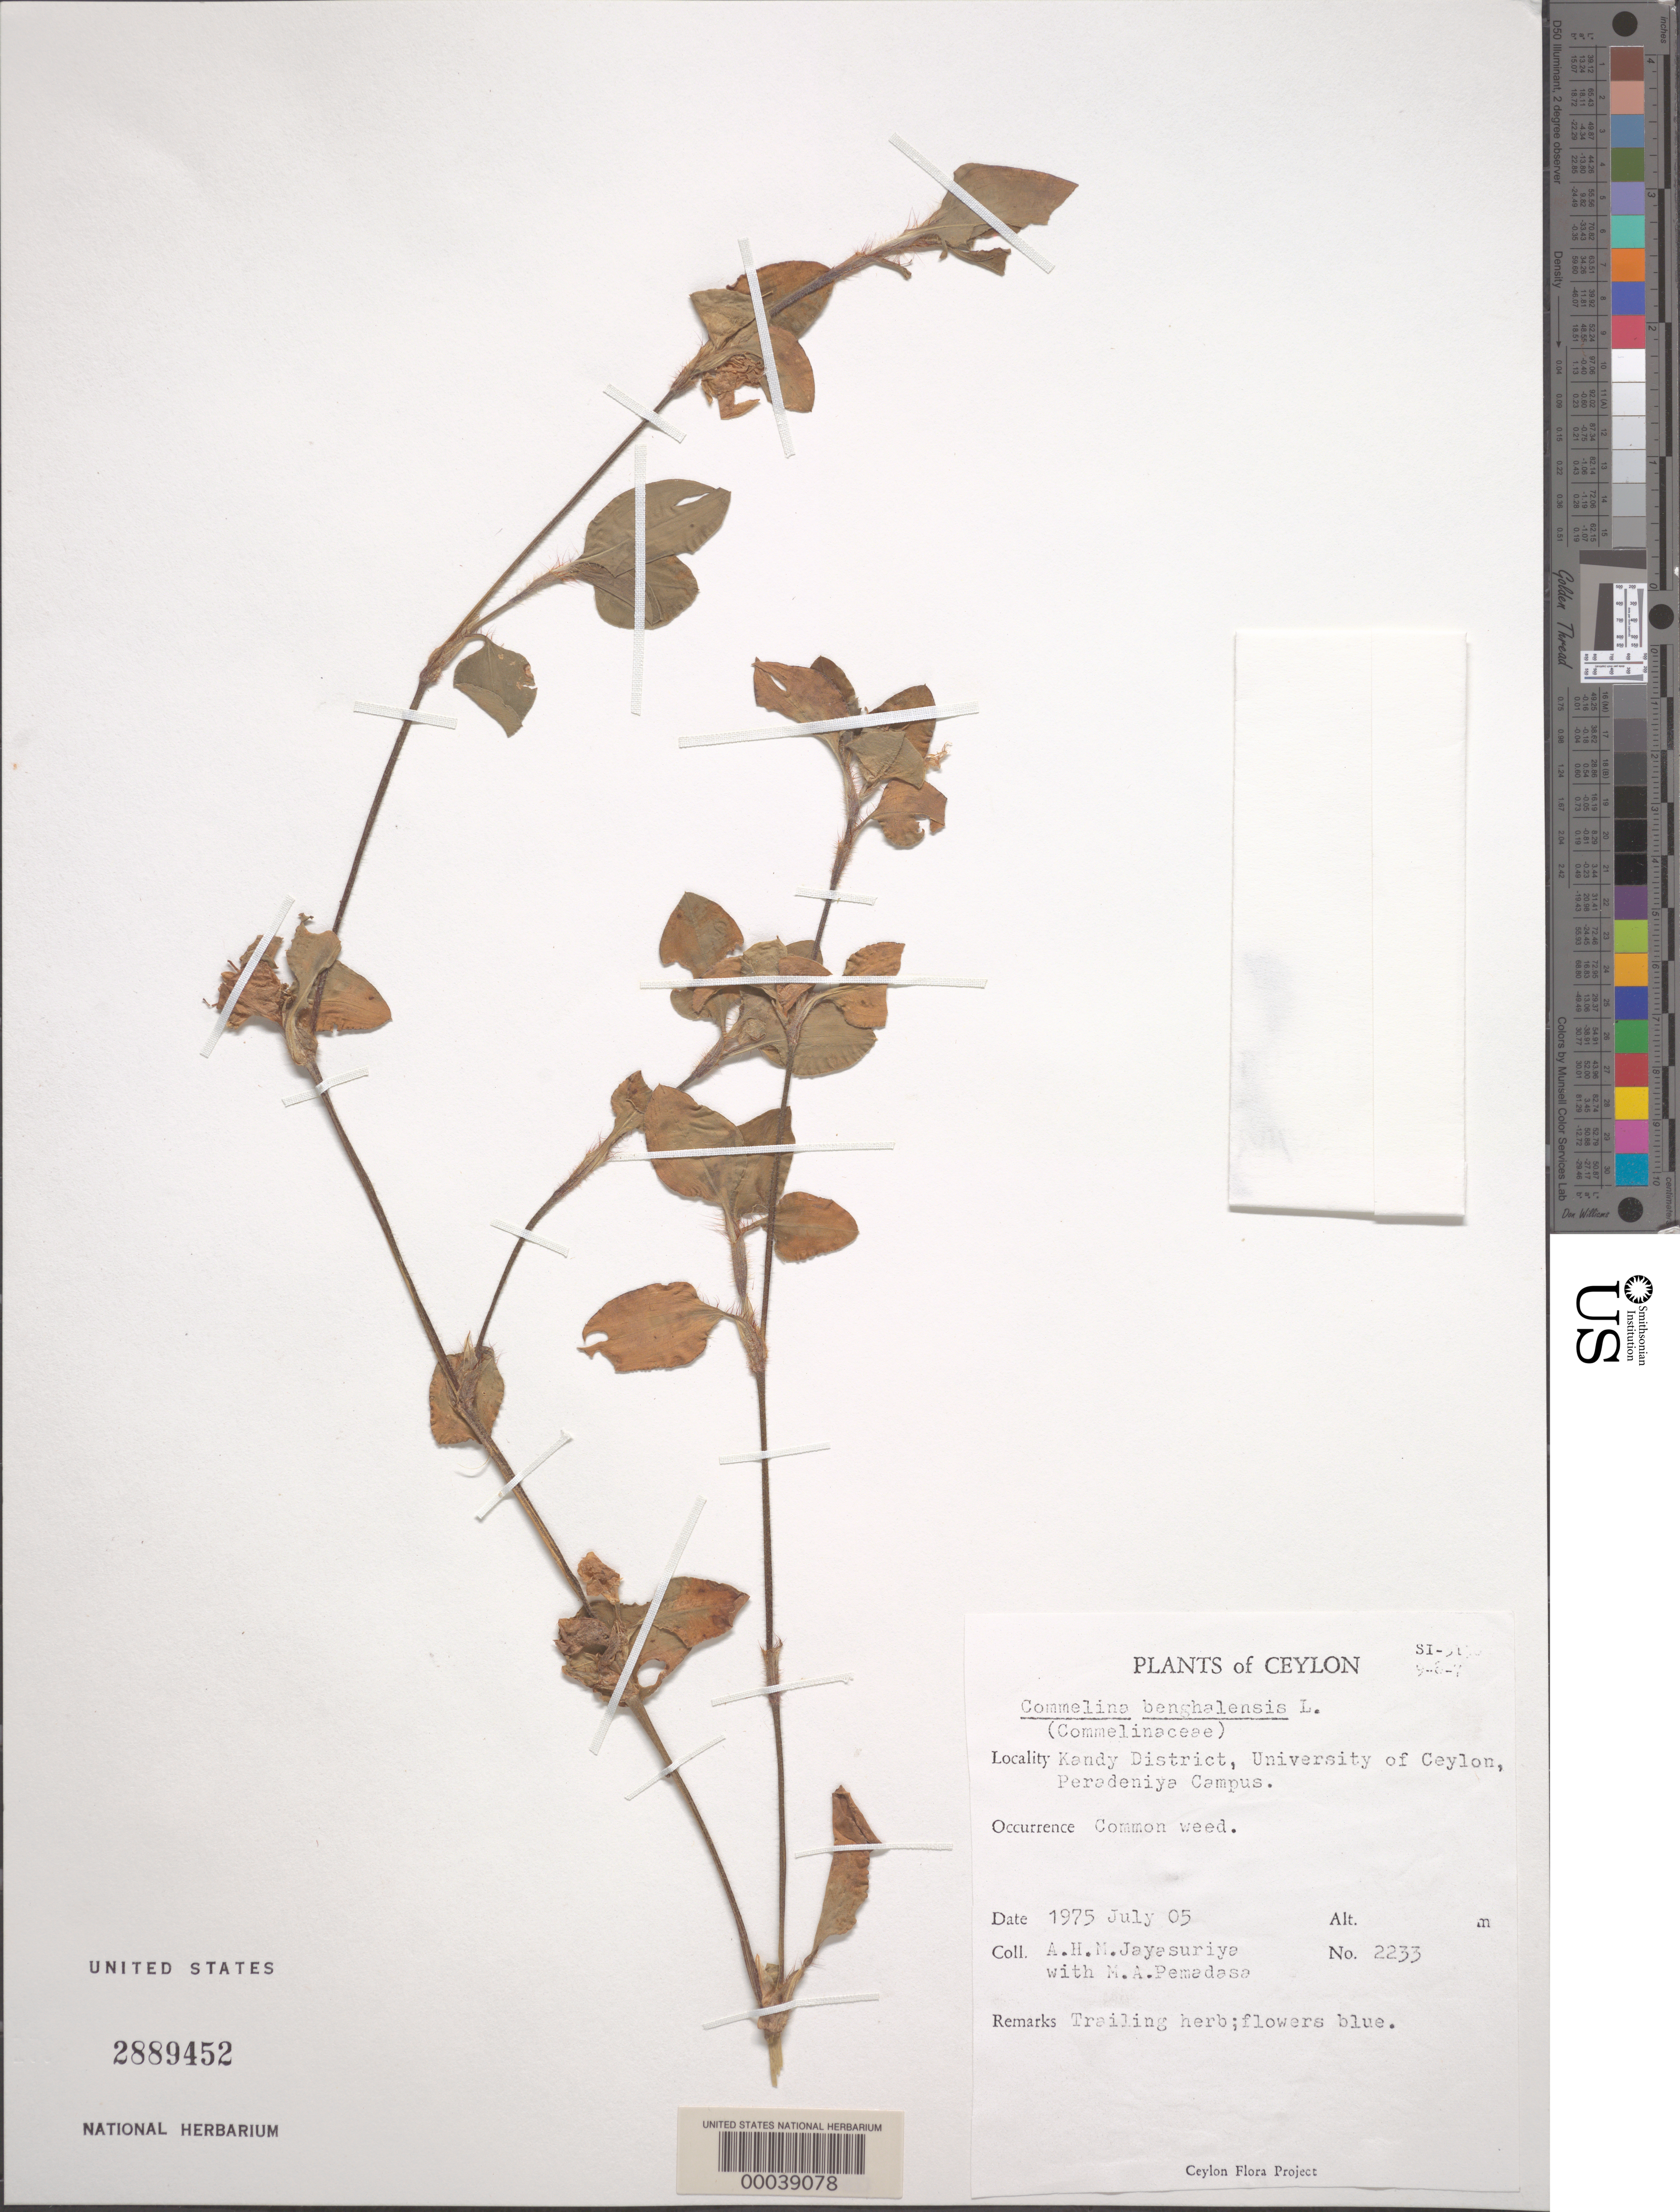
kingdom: Plantae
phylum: Tracheophyta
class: Liliopsida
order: Commelinales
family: Commelinaceae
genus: Commelina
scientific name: Commelina benghalensis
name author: L.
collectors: A. H. Jayasuriya & M. Pemadasa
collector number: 2233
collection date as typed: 05 Jul 1975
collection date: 1975-07-05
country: Sri Lanka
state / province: Central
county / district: Kandy Dist.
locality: Uniersity campus, peradeniya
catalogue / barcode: US 2889452